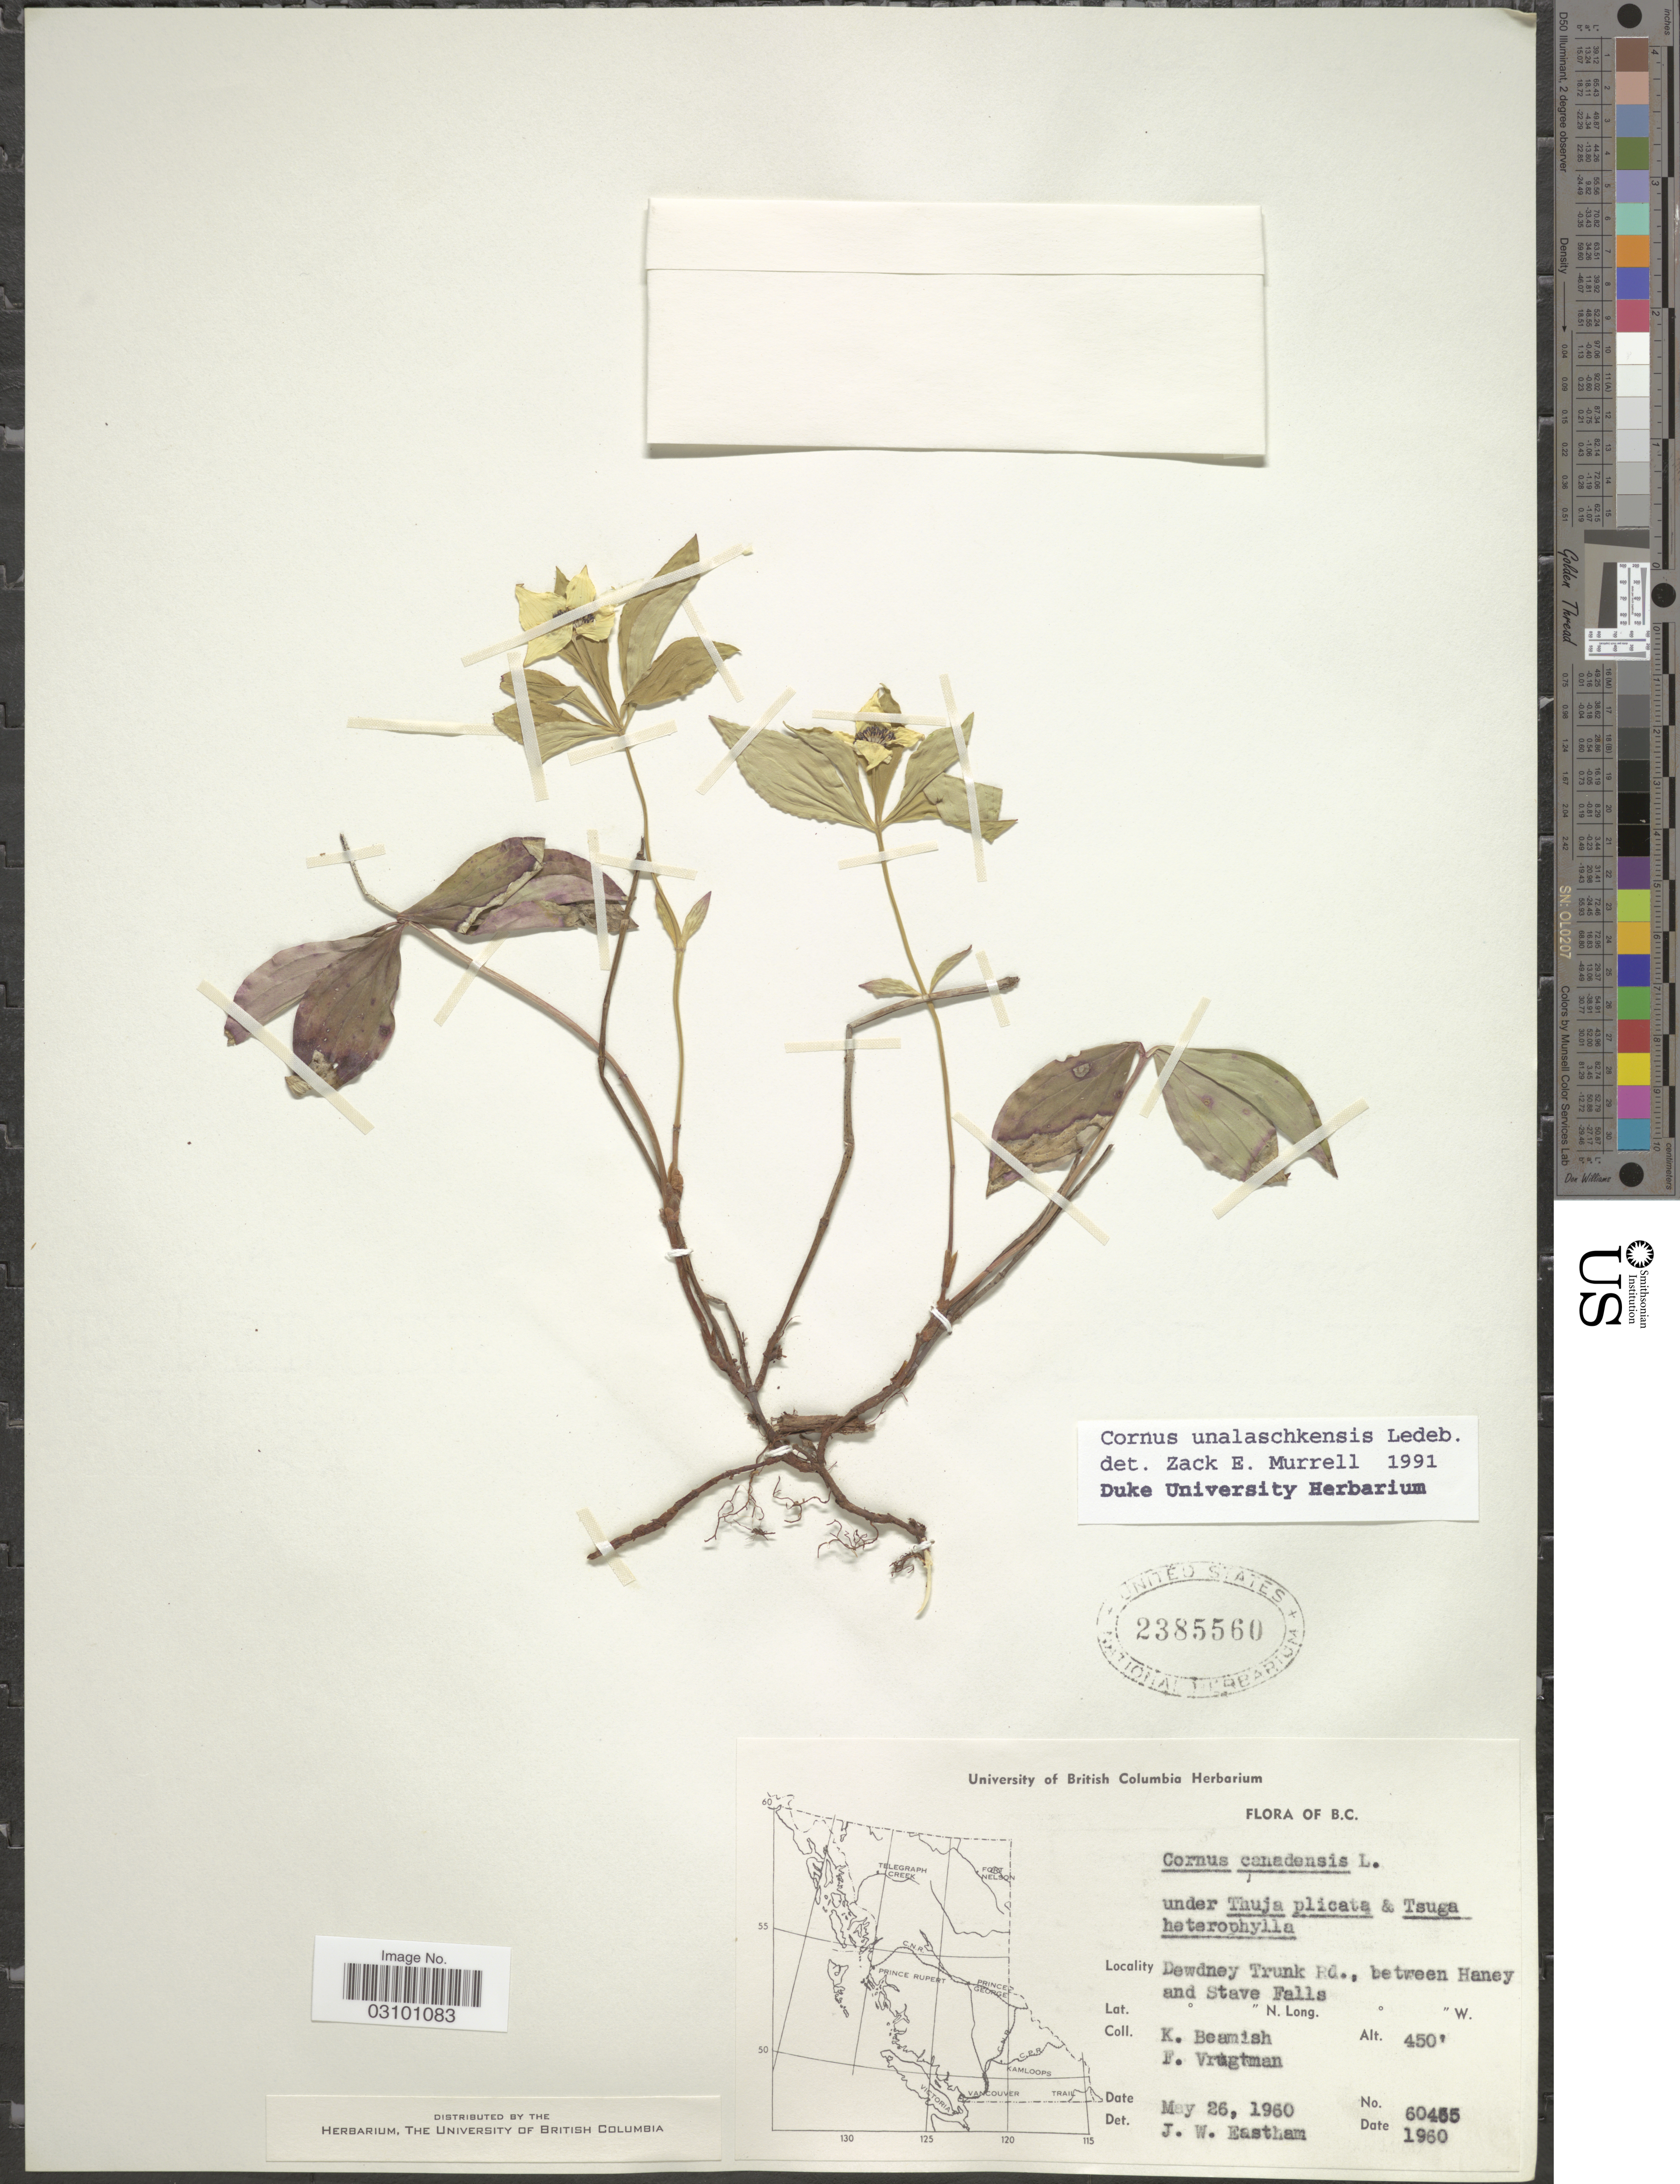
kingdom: Plantae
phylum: Tracheophyta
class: Magnoliopsida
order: Cornales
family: Cornaceae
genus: Cornus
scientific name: Cornus unalaschkensis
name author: Ledeb.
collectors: K. Beamish & F. Vrugtman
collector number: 60455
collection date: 1960-05-26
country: Canada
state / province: British Columbia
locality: Dewdney Trunk Rd., between Haney and Stave Falls.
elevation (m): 137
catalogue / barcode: US 2385560